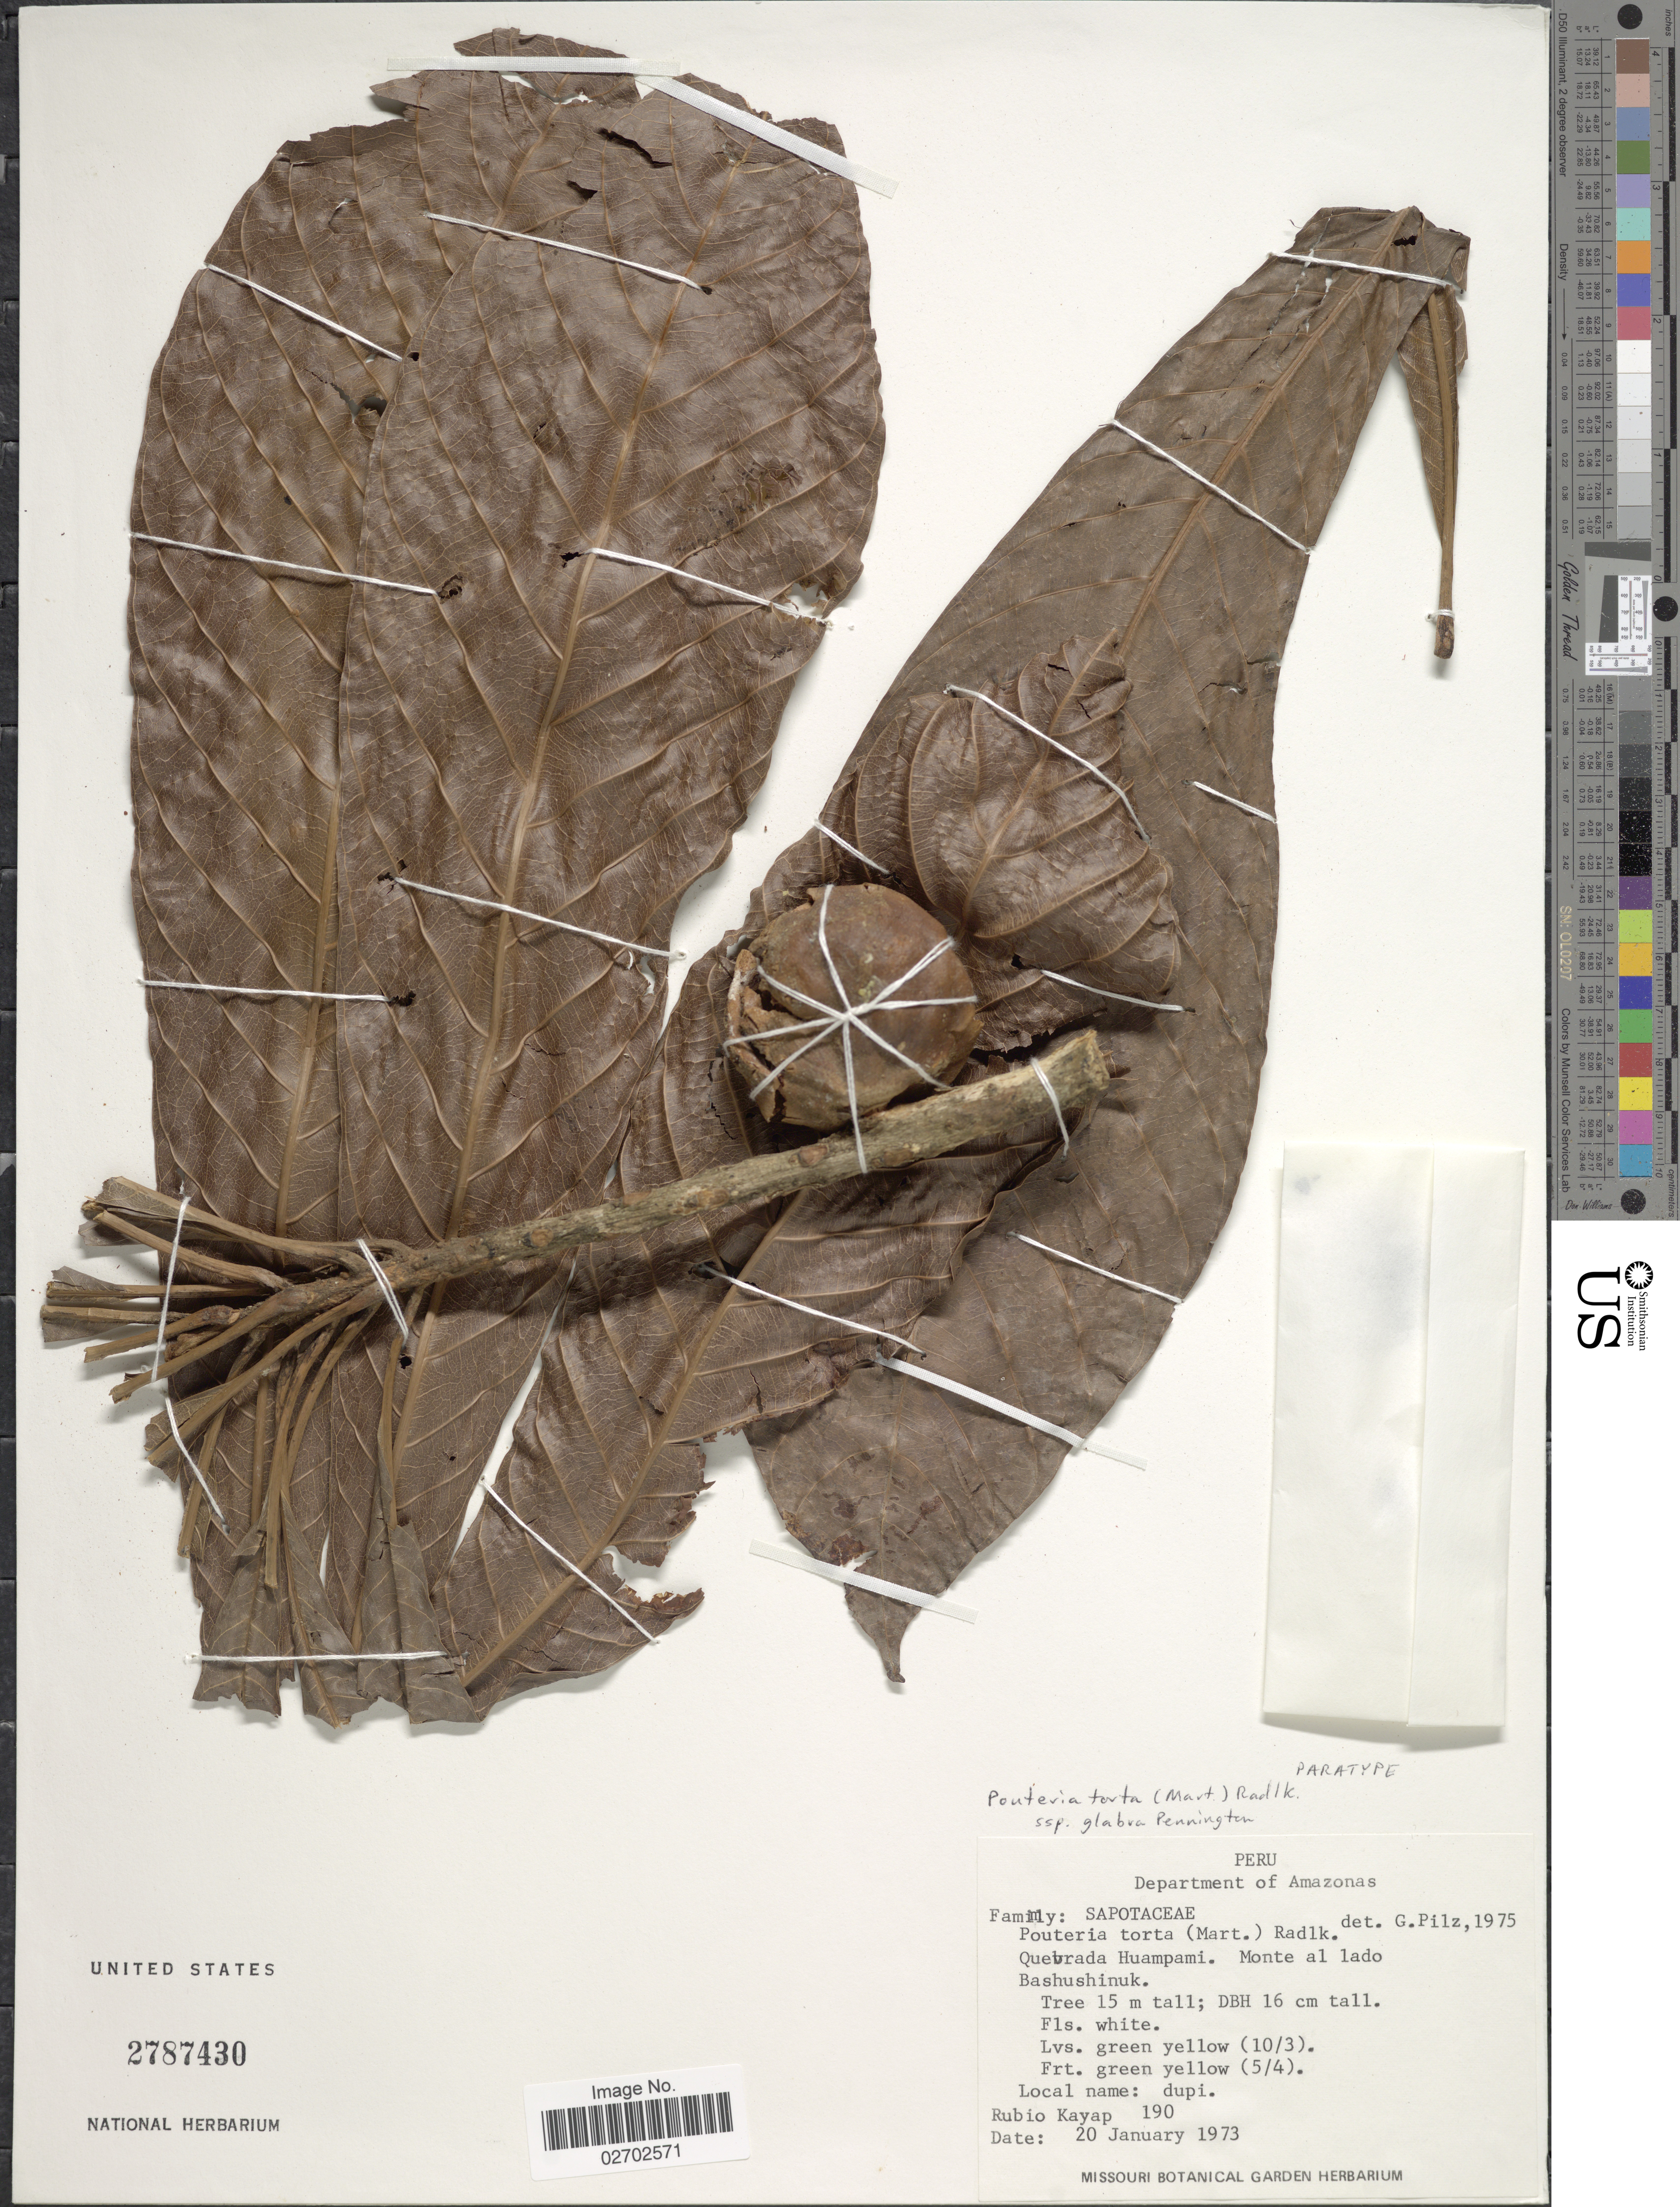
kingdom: Plantae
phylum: Tracheophyta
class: Magnoliopsida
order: Ericales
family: Sapotaceae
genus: Pouteria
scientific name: Pouteria torta subsp. glabra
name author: T.D. Penn.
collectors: R. Kayap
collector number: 190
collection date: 1973-01-20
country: Peru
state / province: Amazonas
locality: Quebrada Huampami. Monte al lado. Bashushinuk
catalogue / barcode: US 2787430